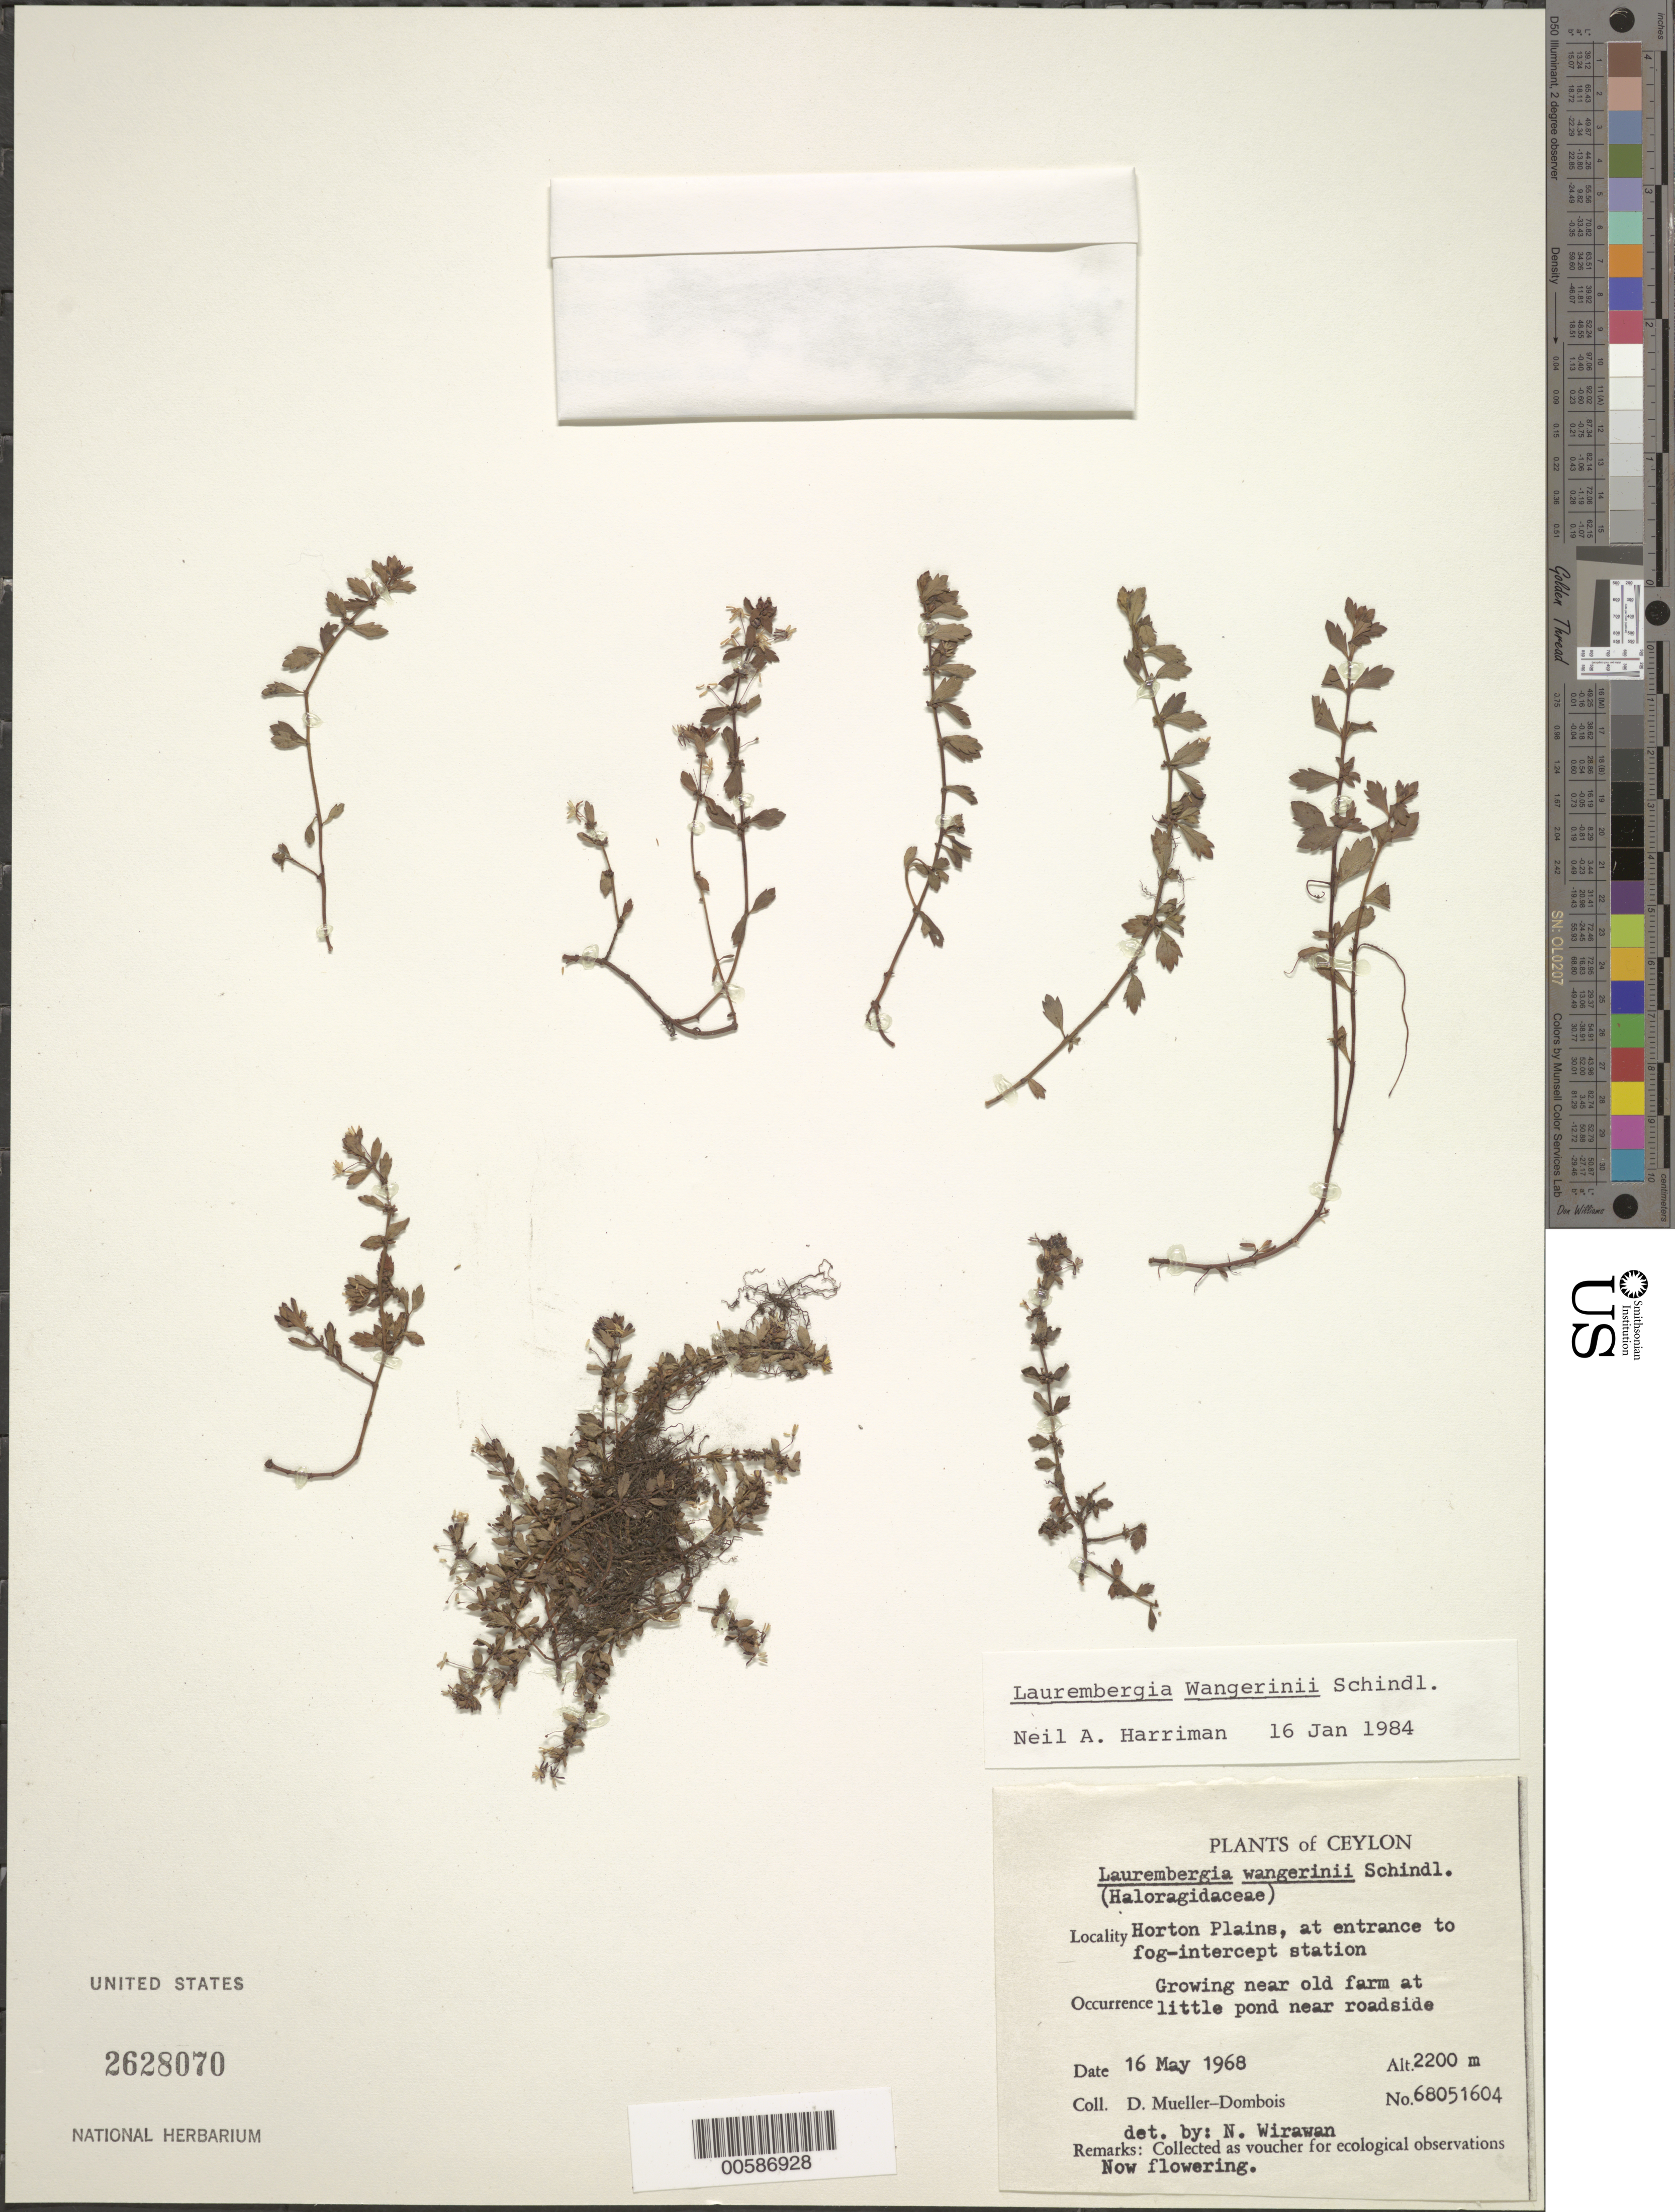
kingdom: Plantae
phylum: Tracheophyta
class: Magnoliopsida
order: Saxifragales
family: Haloragaceae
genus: Laurembergia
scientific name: Laurembergia wangerinii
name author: Schindl.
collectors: D. Mueller-Dombois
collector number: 68051604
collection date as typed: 16 May 1968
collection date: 1968-05-16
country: Sri Lanka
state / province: Central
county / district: Nuwara Eliya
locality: Horton Plains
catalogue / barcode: US 2628070